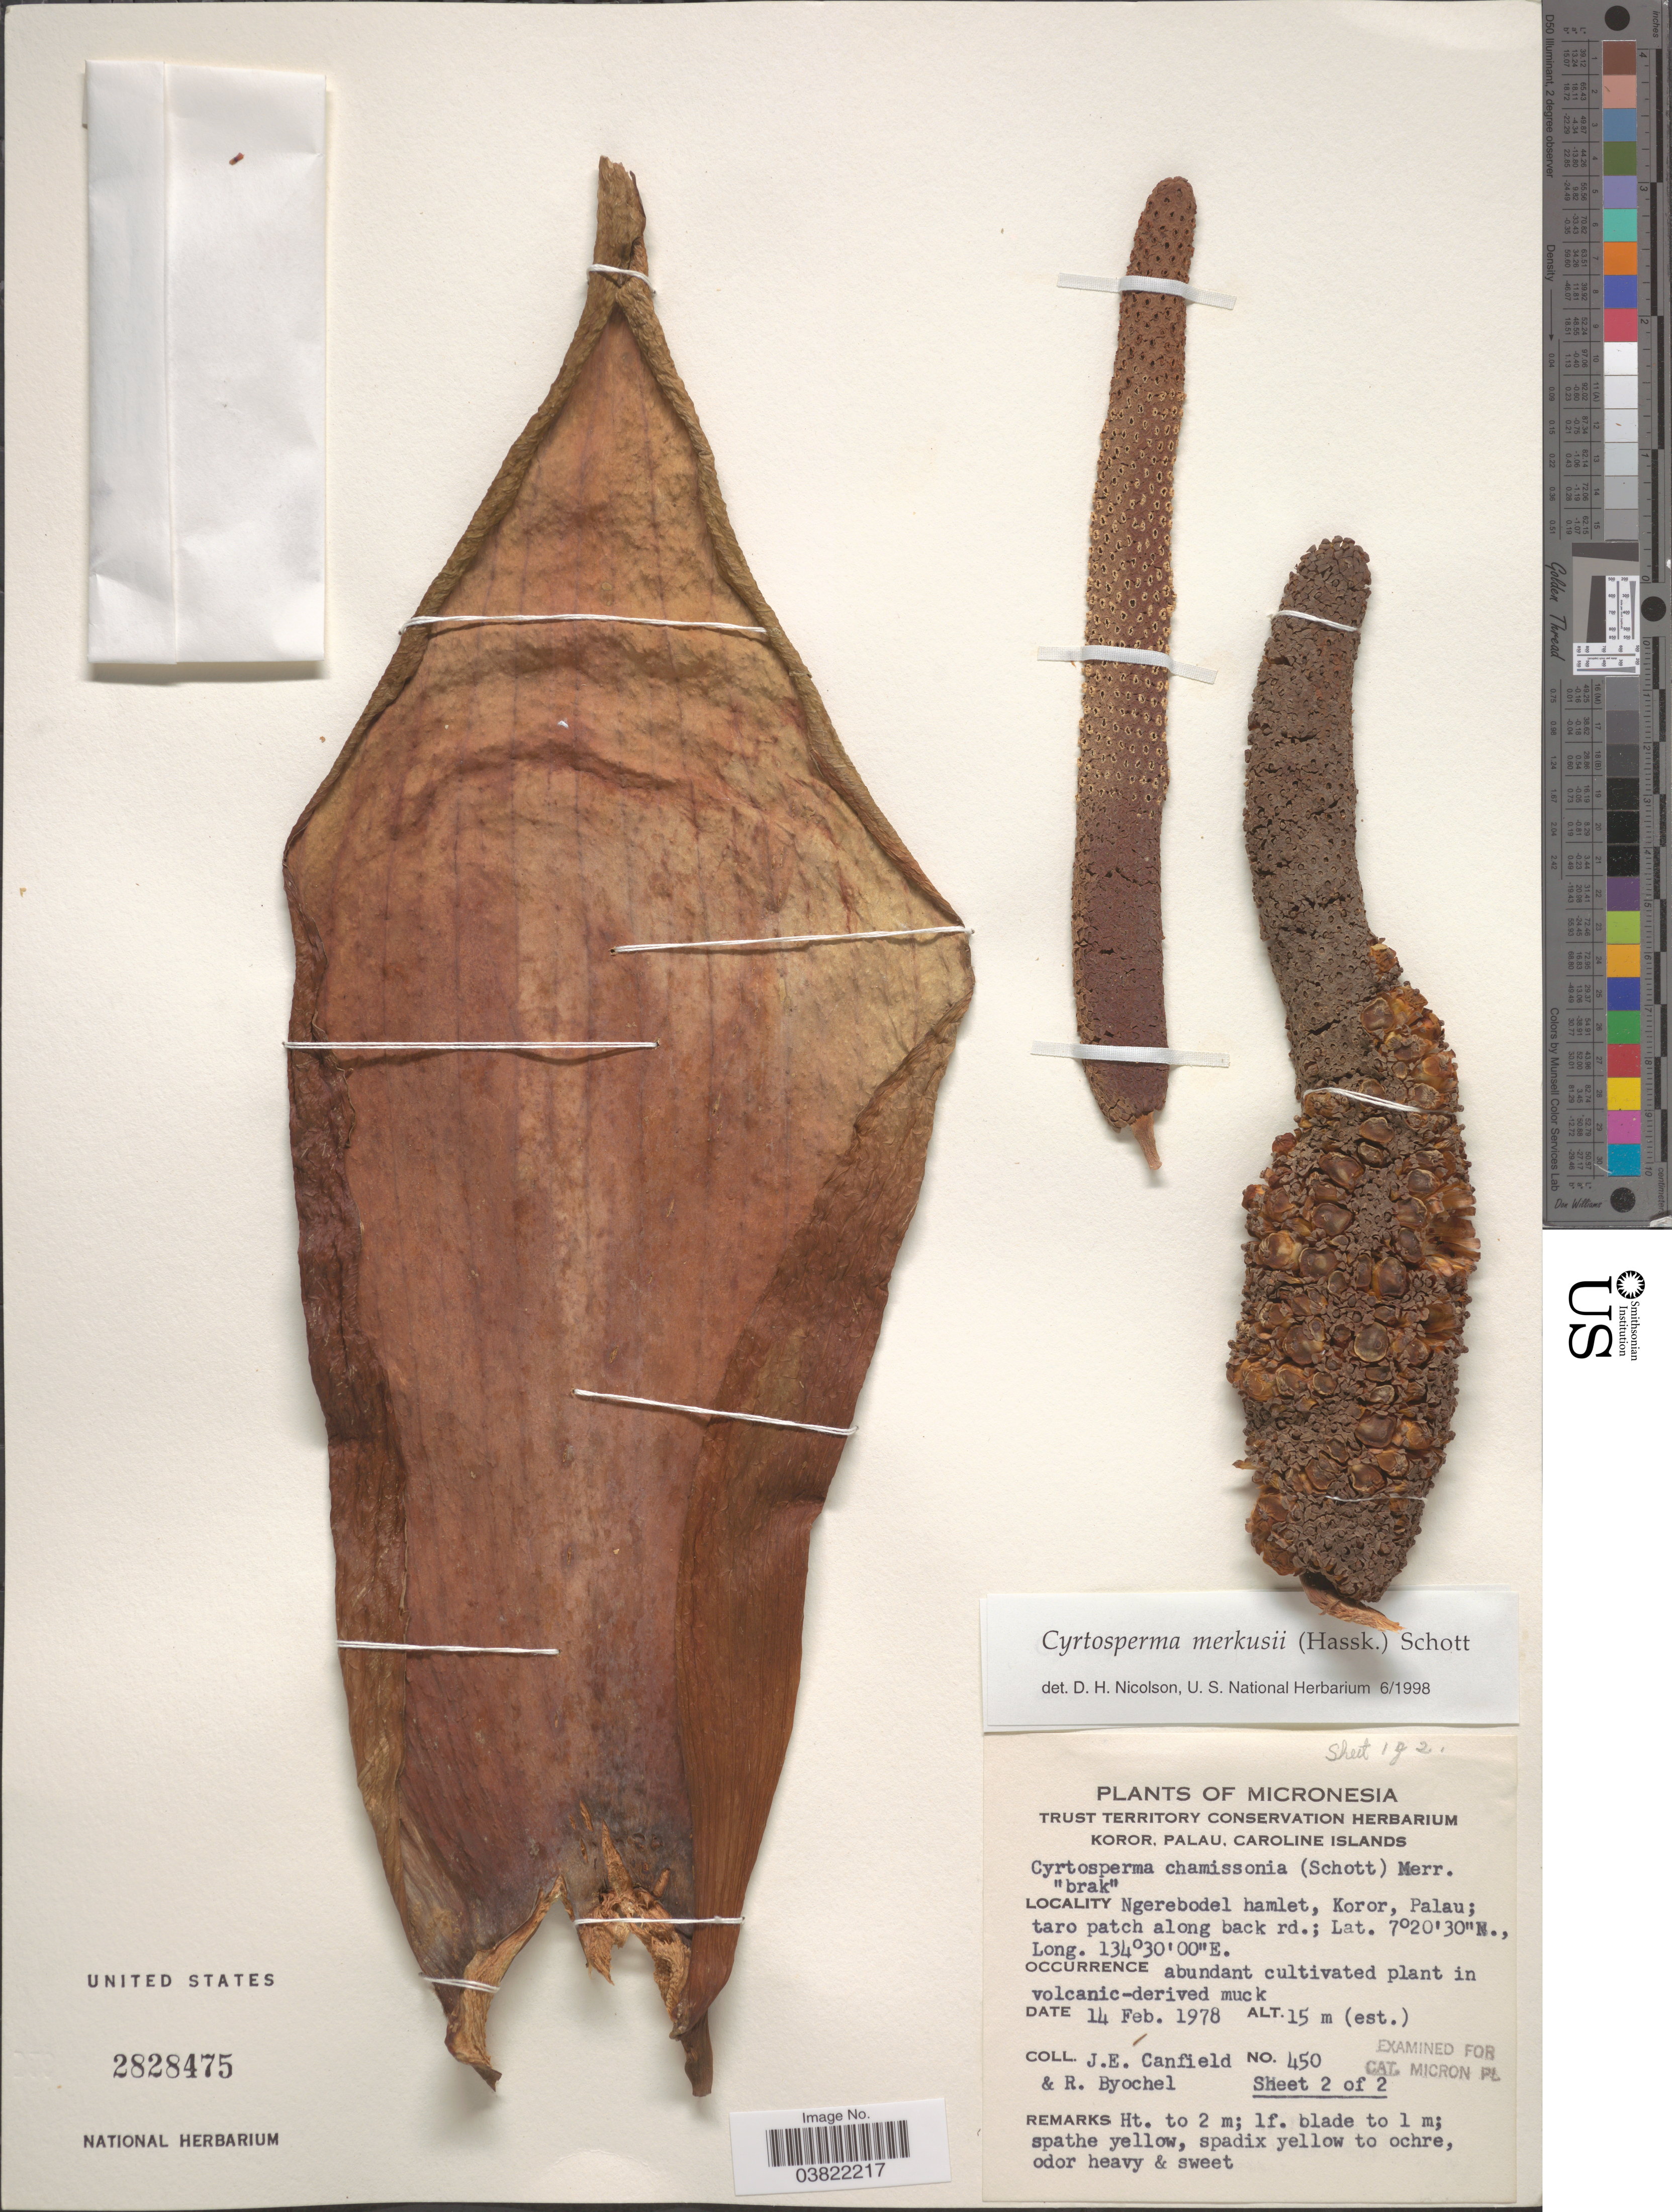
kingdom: Plantae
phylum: Tracheophyta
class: Liliopsida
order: Alismatales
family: Araceae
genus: Cyrtosperma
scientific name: Cyrtosperma merkusii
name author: (Hassk.) Schott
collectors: J. E. Canfield & R. Byochel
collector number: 450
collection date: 1978-02-14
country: Palau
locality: Micronesia. Ngerebodel hamlet, Koror, Palau; taro patch along back rd.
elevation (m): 15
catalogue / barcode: US 2828475